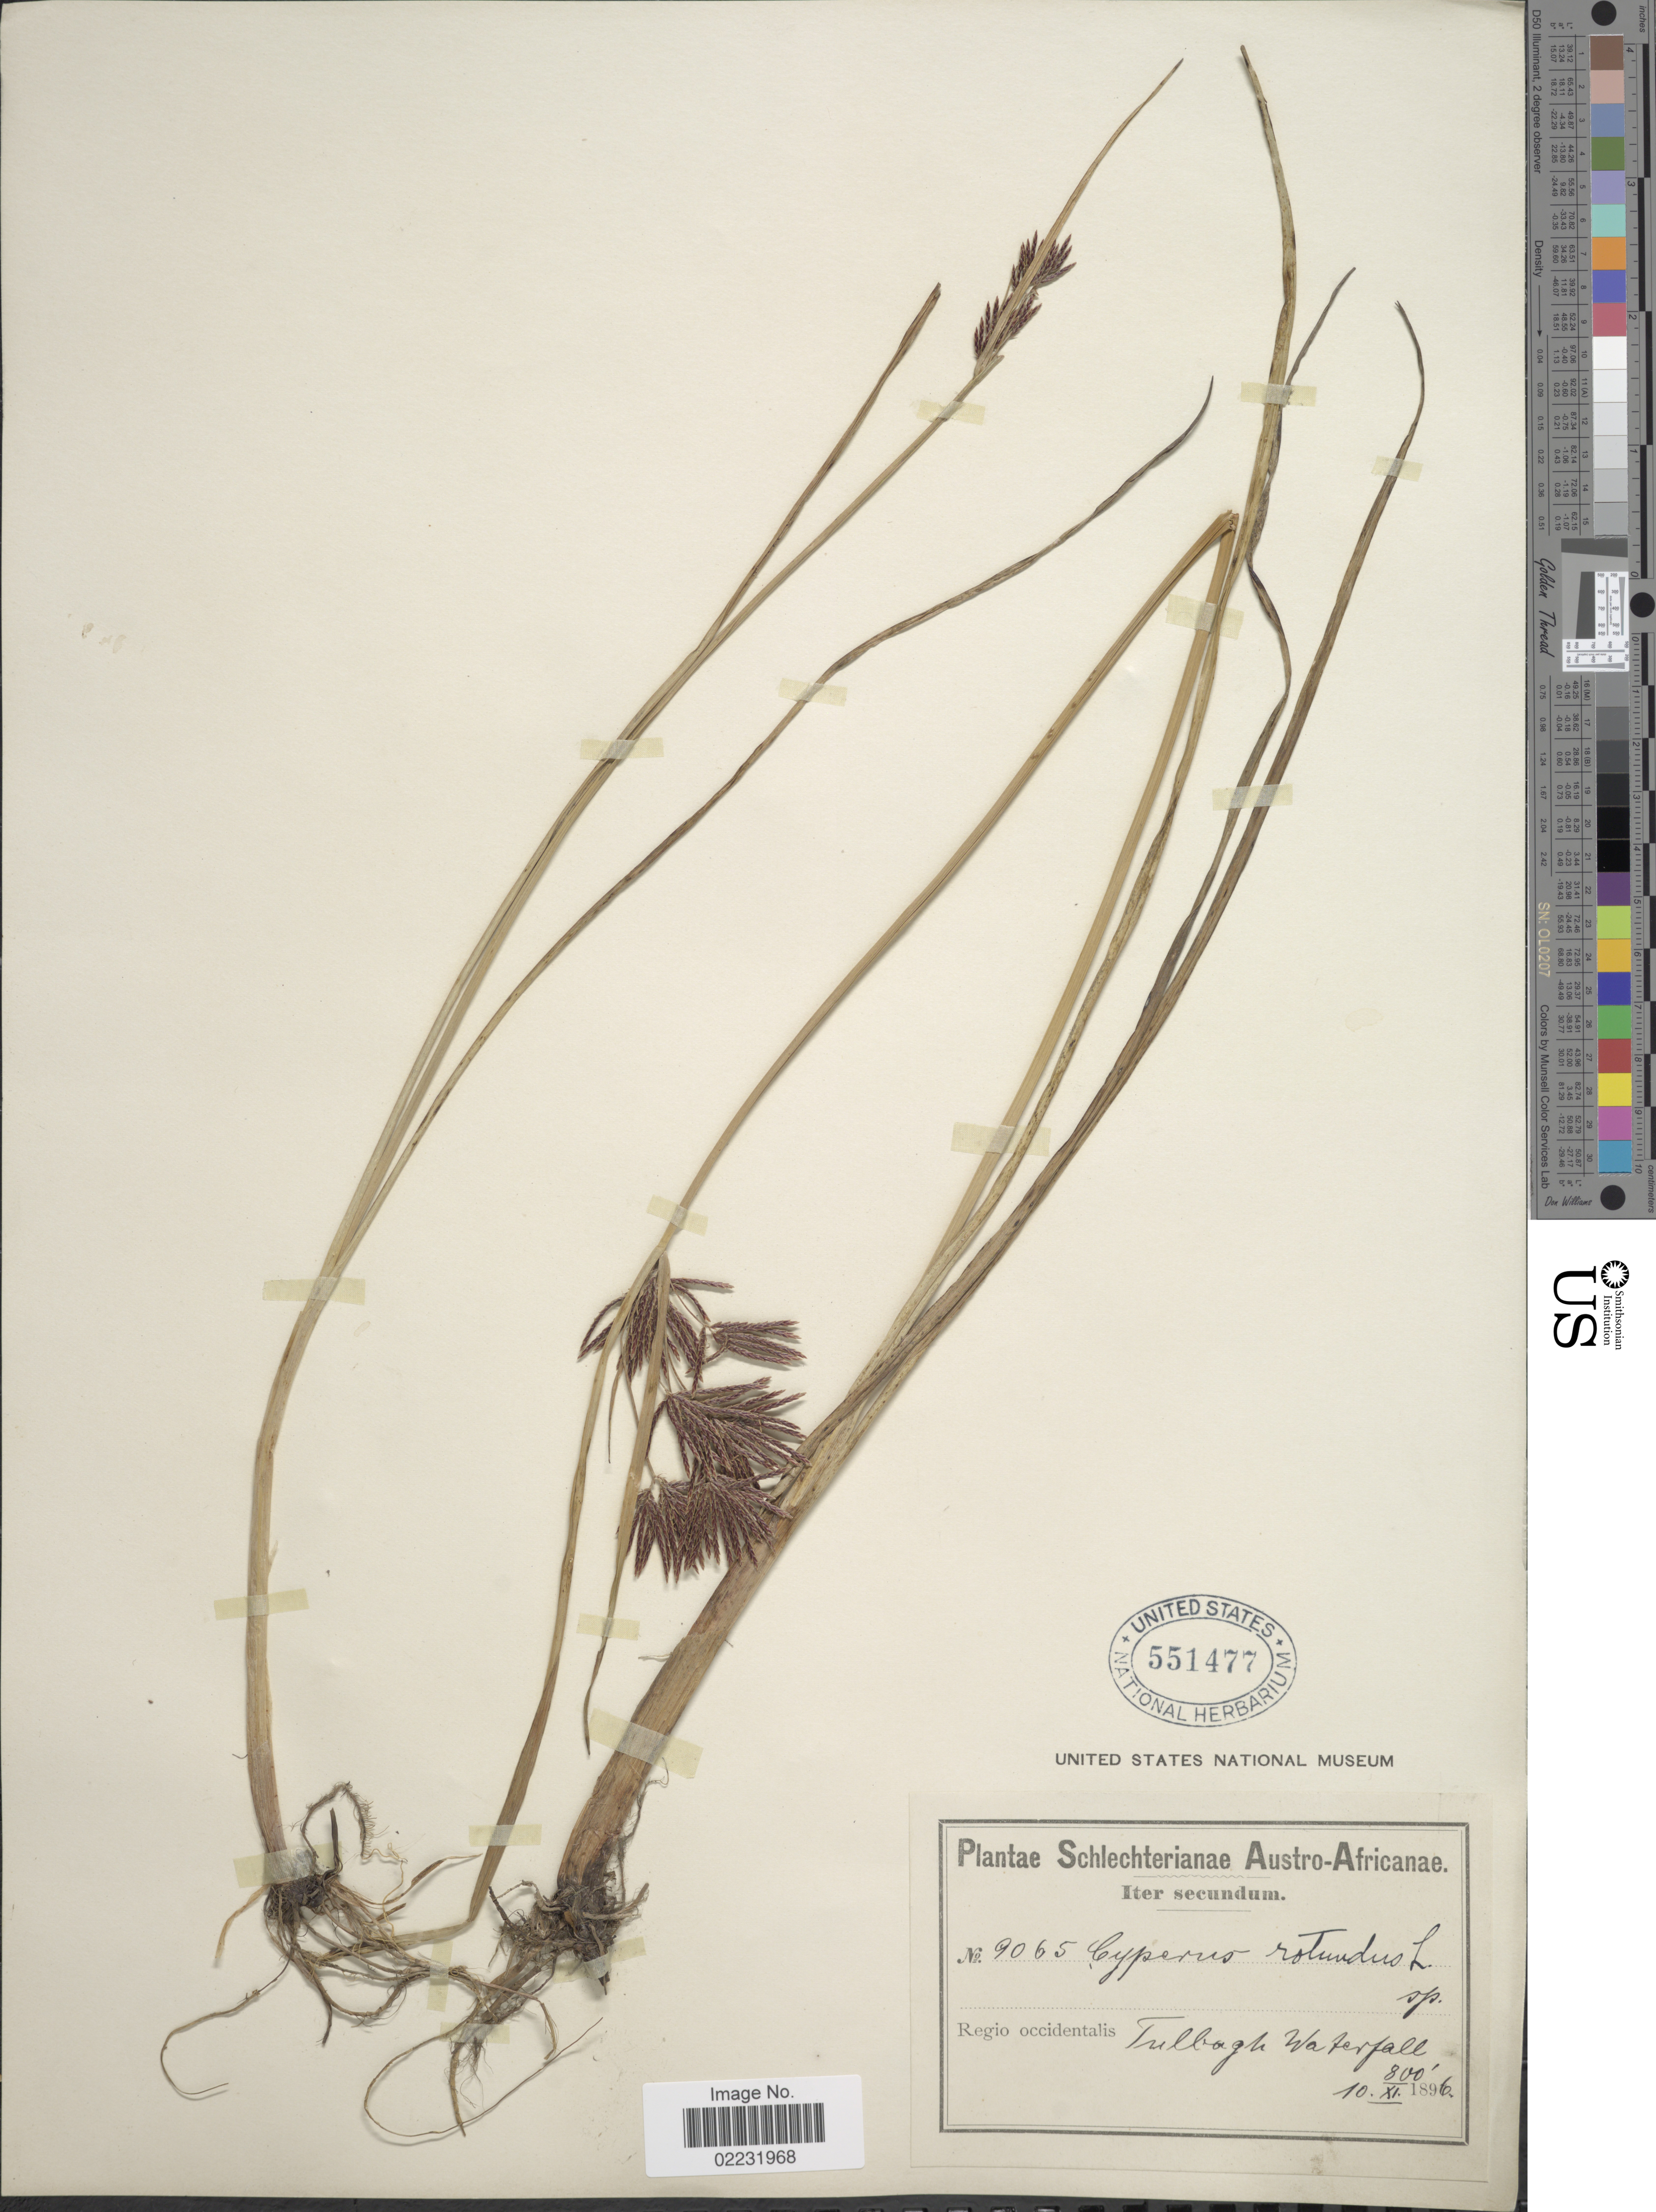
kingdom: Plantae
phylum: Tracheophyta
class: Liliopsida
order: Poales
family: Cyperaceae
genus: Cyperus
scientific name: Cyperus rotundus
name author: L.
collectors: Schlechter, --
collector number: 9065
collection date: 1896-11-10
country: South Africa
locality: Austro-Africanae, Regio occidentalis Tulbagh Waterfall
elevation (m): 244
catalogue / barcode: US 551477